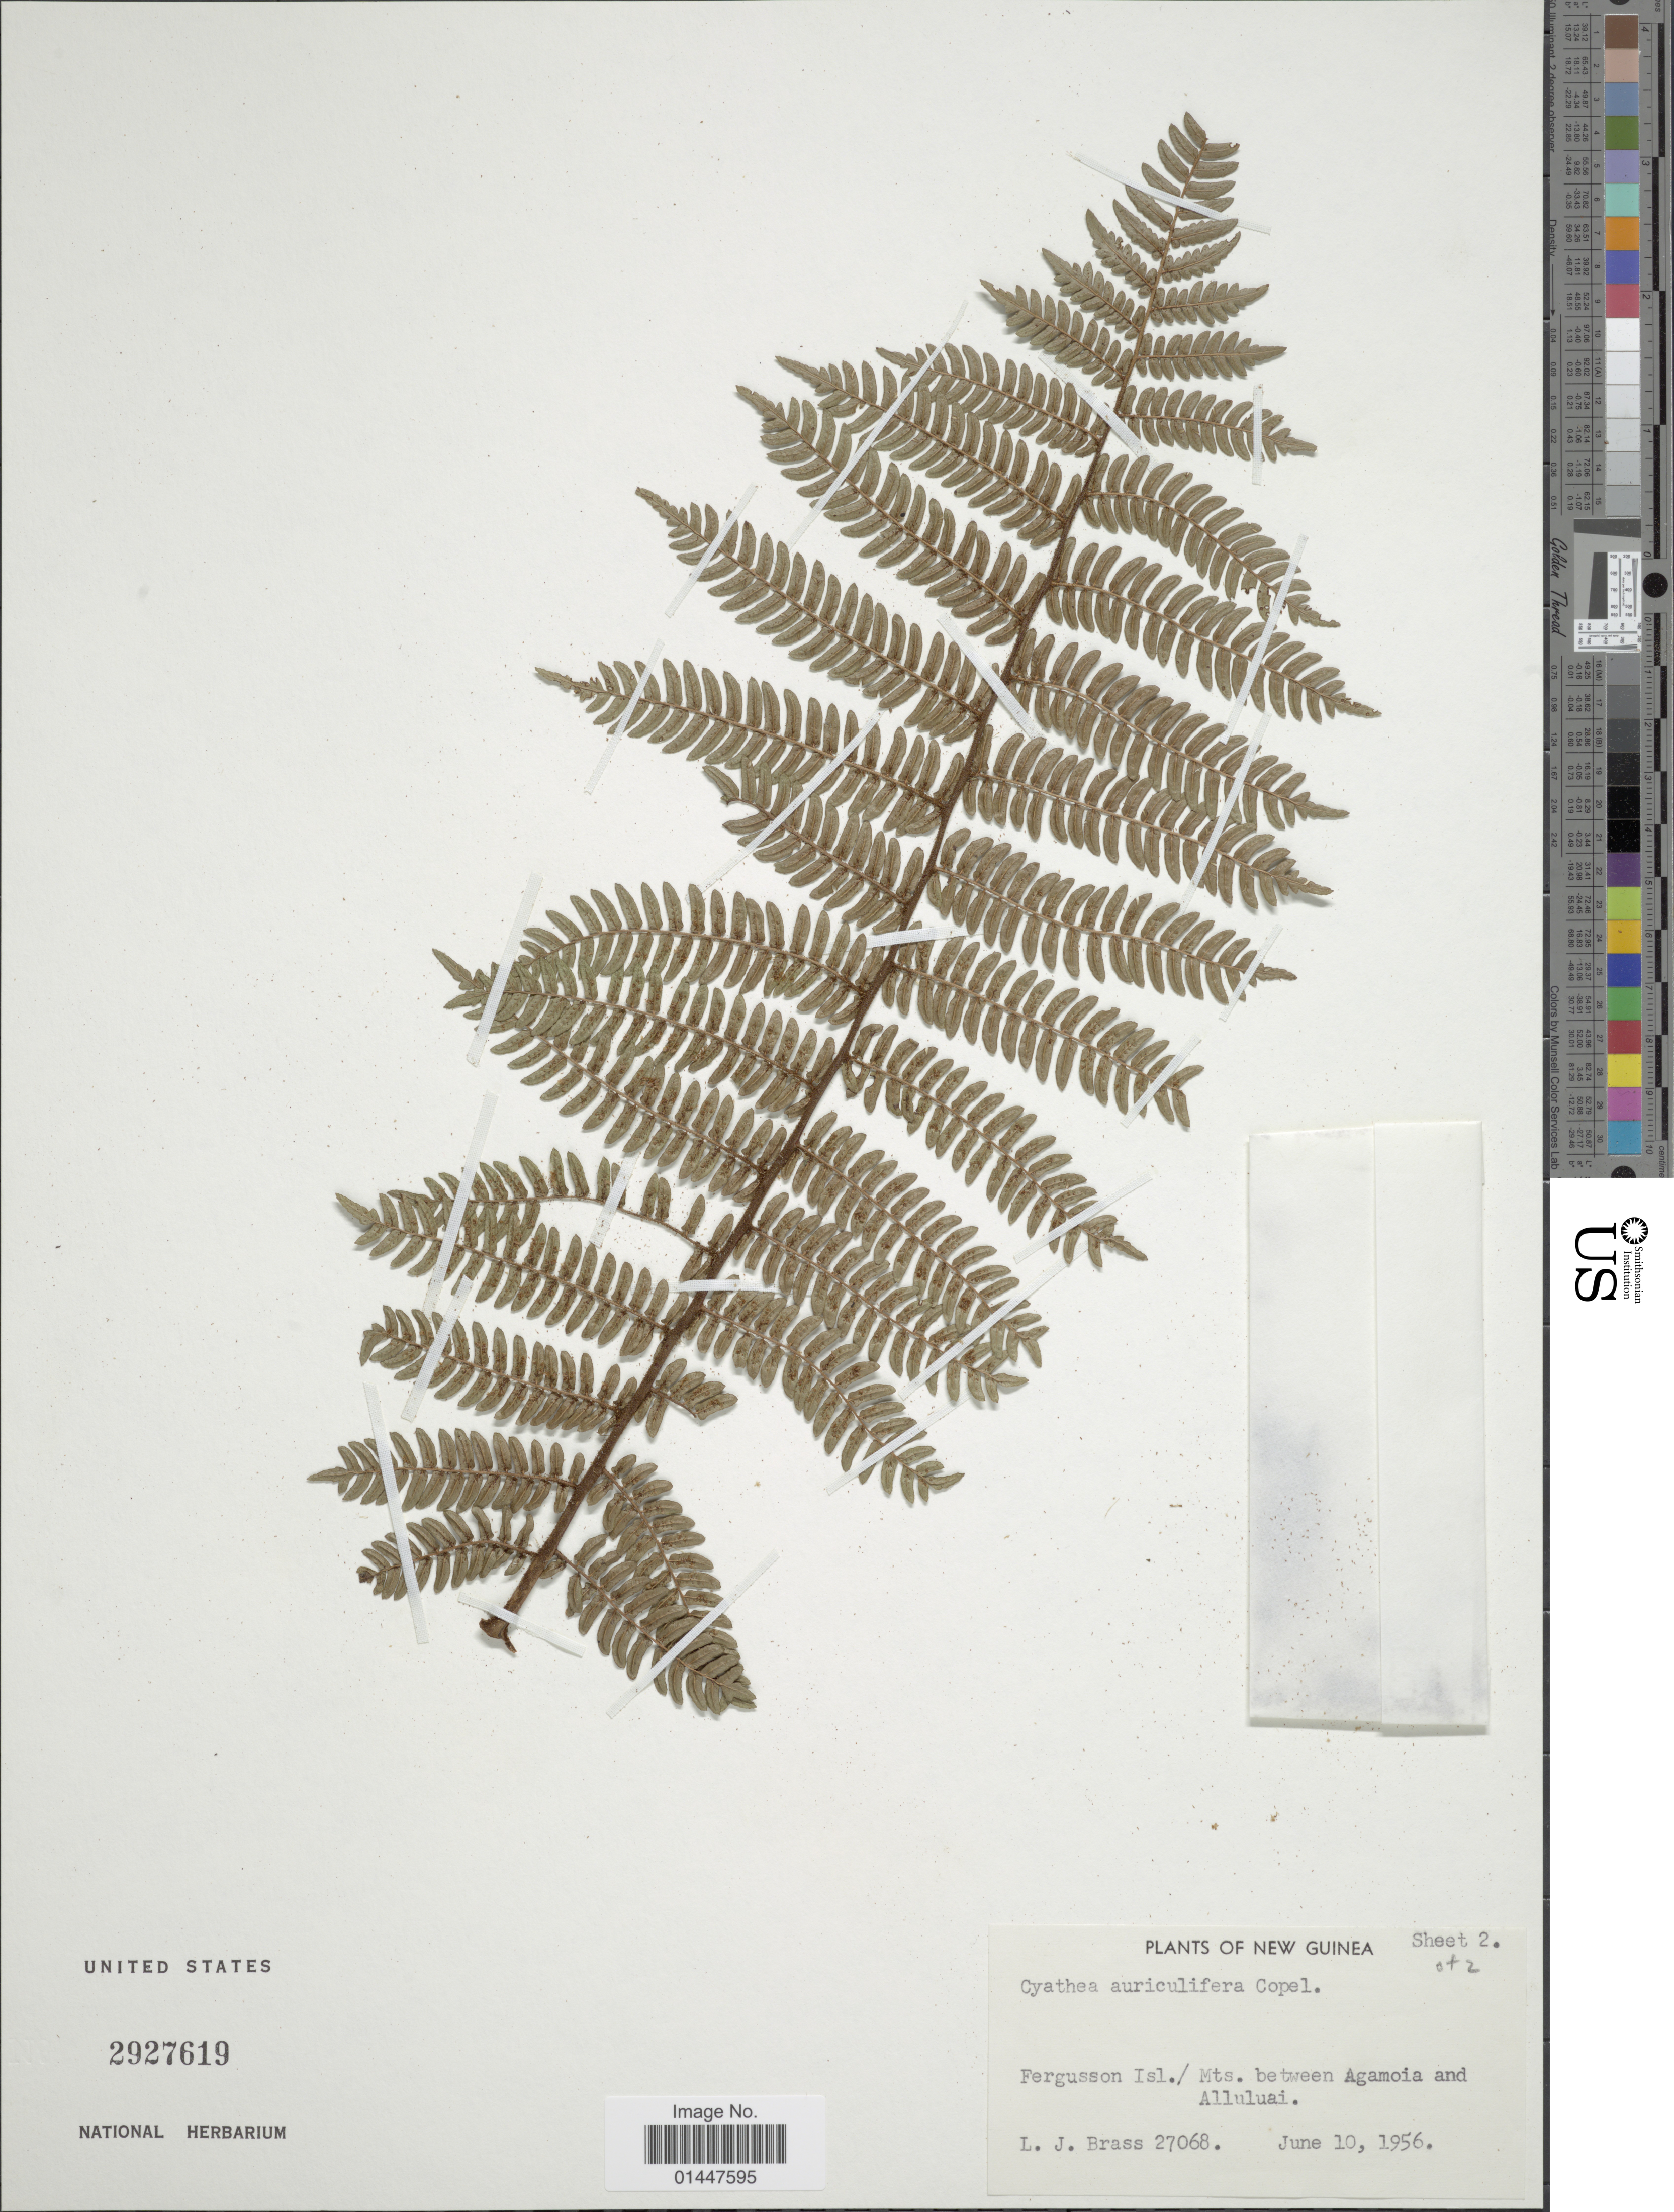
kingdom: Plantae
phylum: Tracheophyta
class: Polypodiopsida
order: Cyatheales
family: Cyatheaceae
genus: Sphaeropteris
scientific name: Sphaeropteris auriculifera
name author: (Copel.) R.M. Tryon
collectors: L. J. Brass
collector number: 27068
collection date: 1956-06-10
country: Papua New Guinea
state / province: Milne Bay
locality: New Guinea. Fergusson Isl./ Mts. between Agammoia and Alluluai.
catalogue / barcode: US 2927619